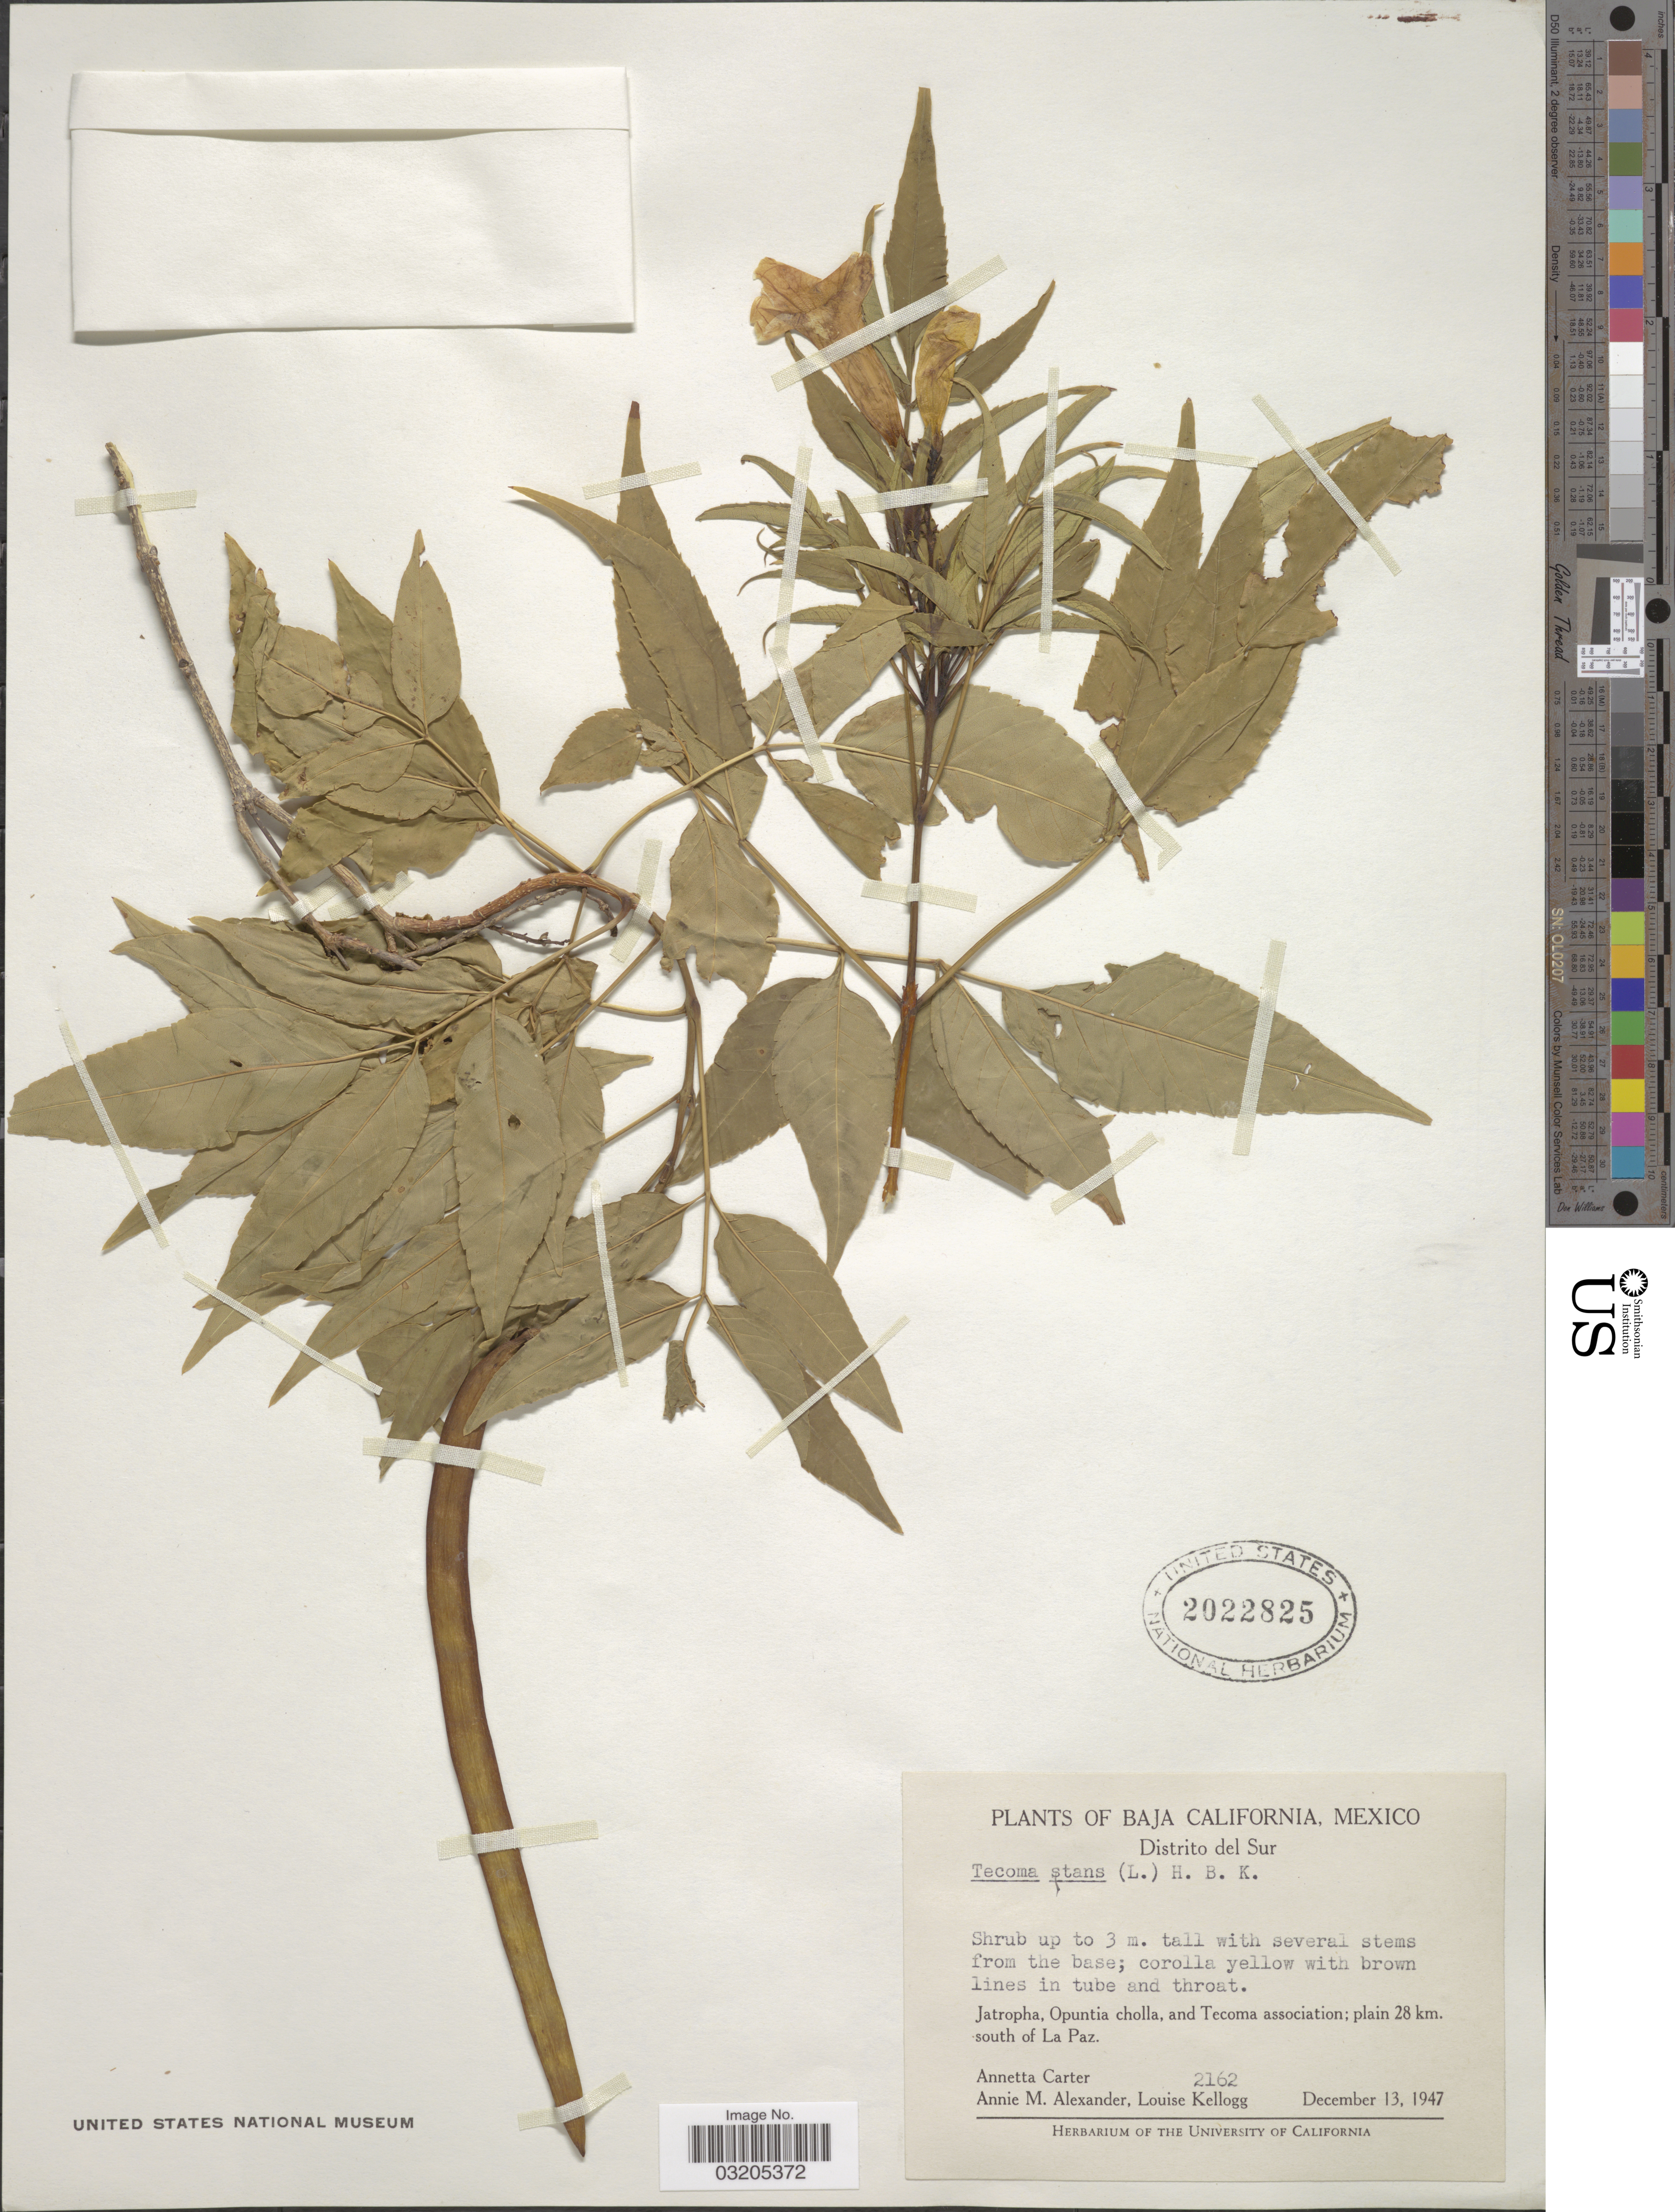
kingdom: Plantae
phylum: Tracheophyta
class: Magnoliopsida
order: Lamiales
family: Bignoniaceae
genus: Tecoma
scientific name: Tecoma stans var. stans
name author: (L.) Juss. ex Kunth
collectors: A. Carter, A. M. Alexander & L. Kellogg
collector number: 2162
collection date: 1947-12-13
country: Mexico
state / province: Baja California Sur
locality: Distrito del Sur. Plain 28 km. south of La Paz.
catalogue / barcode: US 2022825